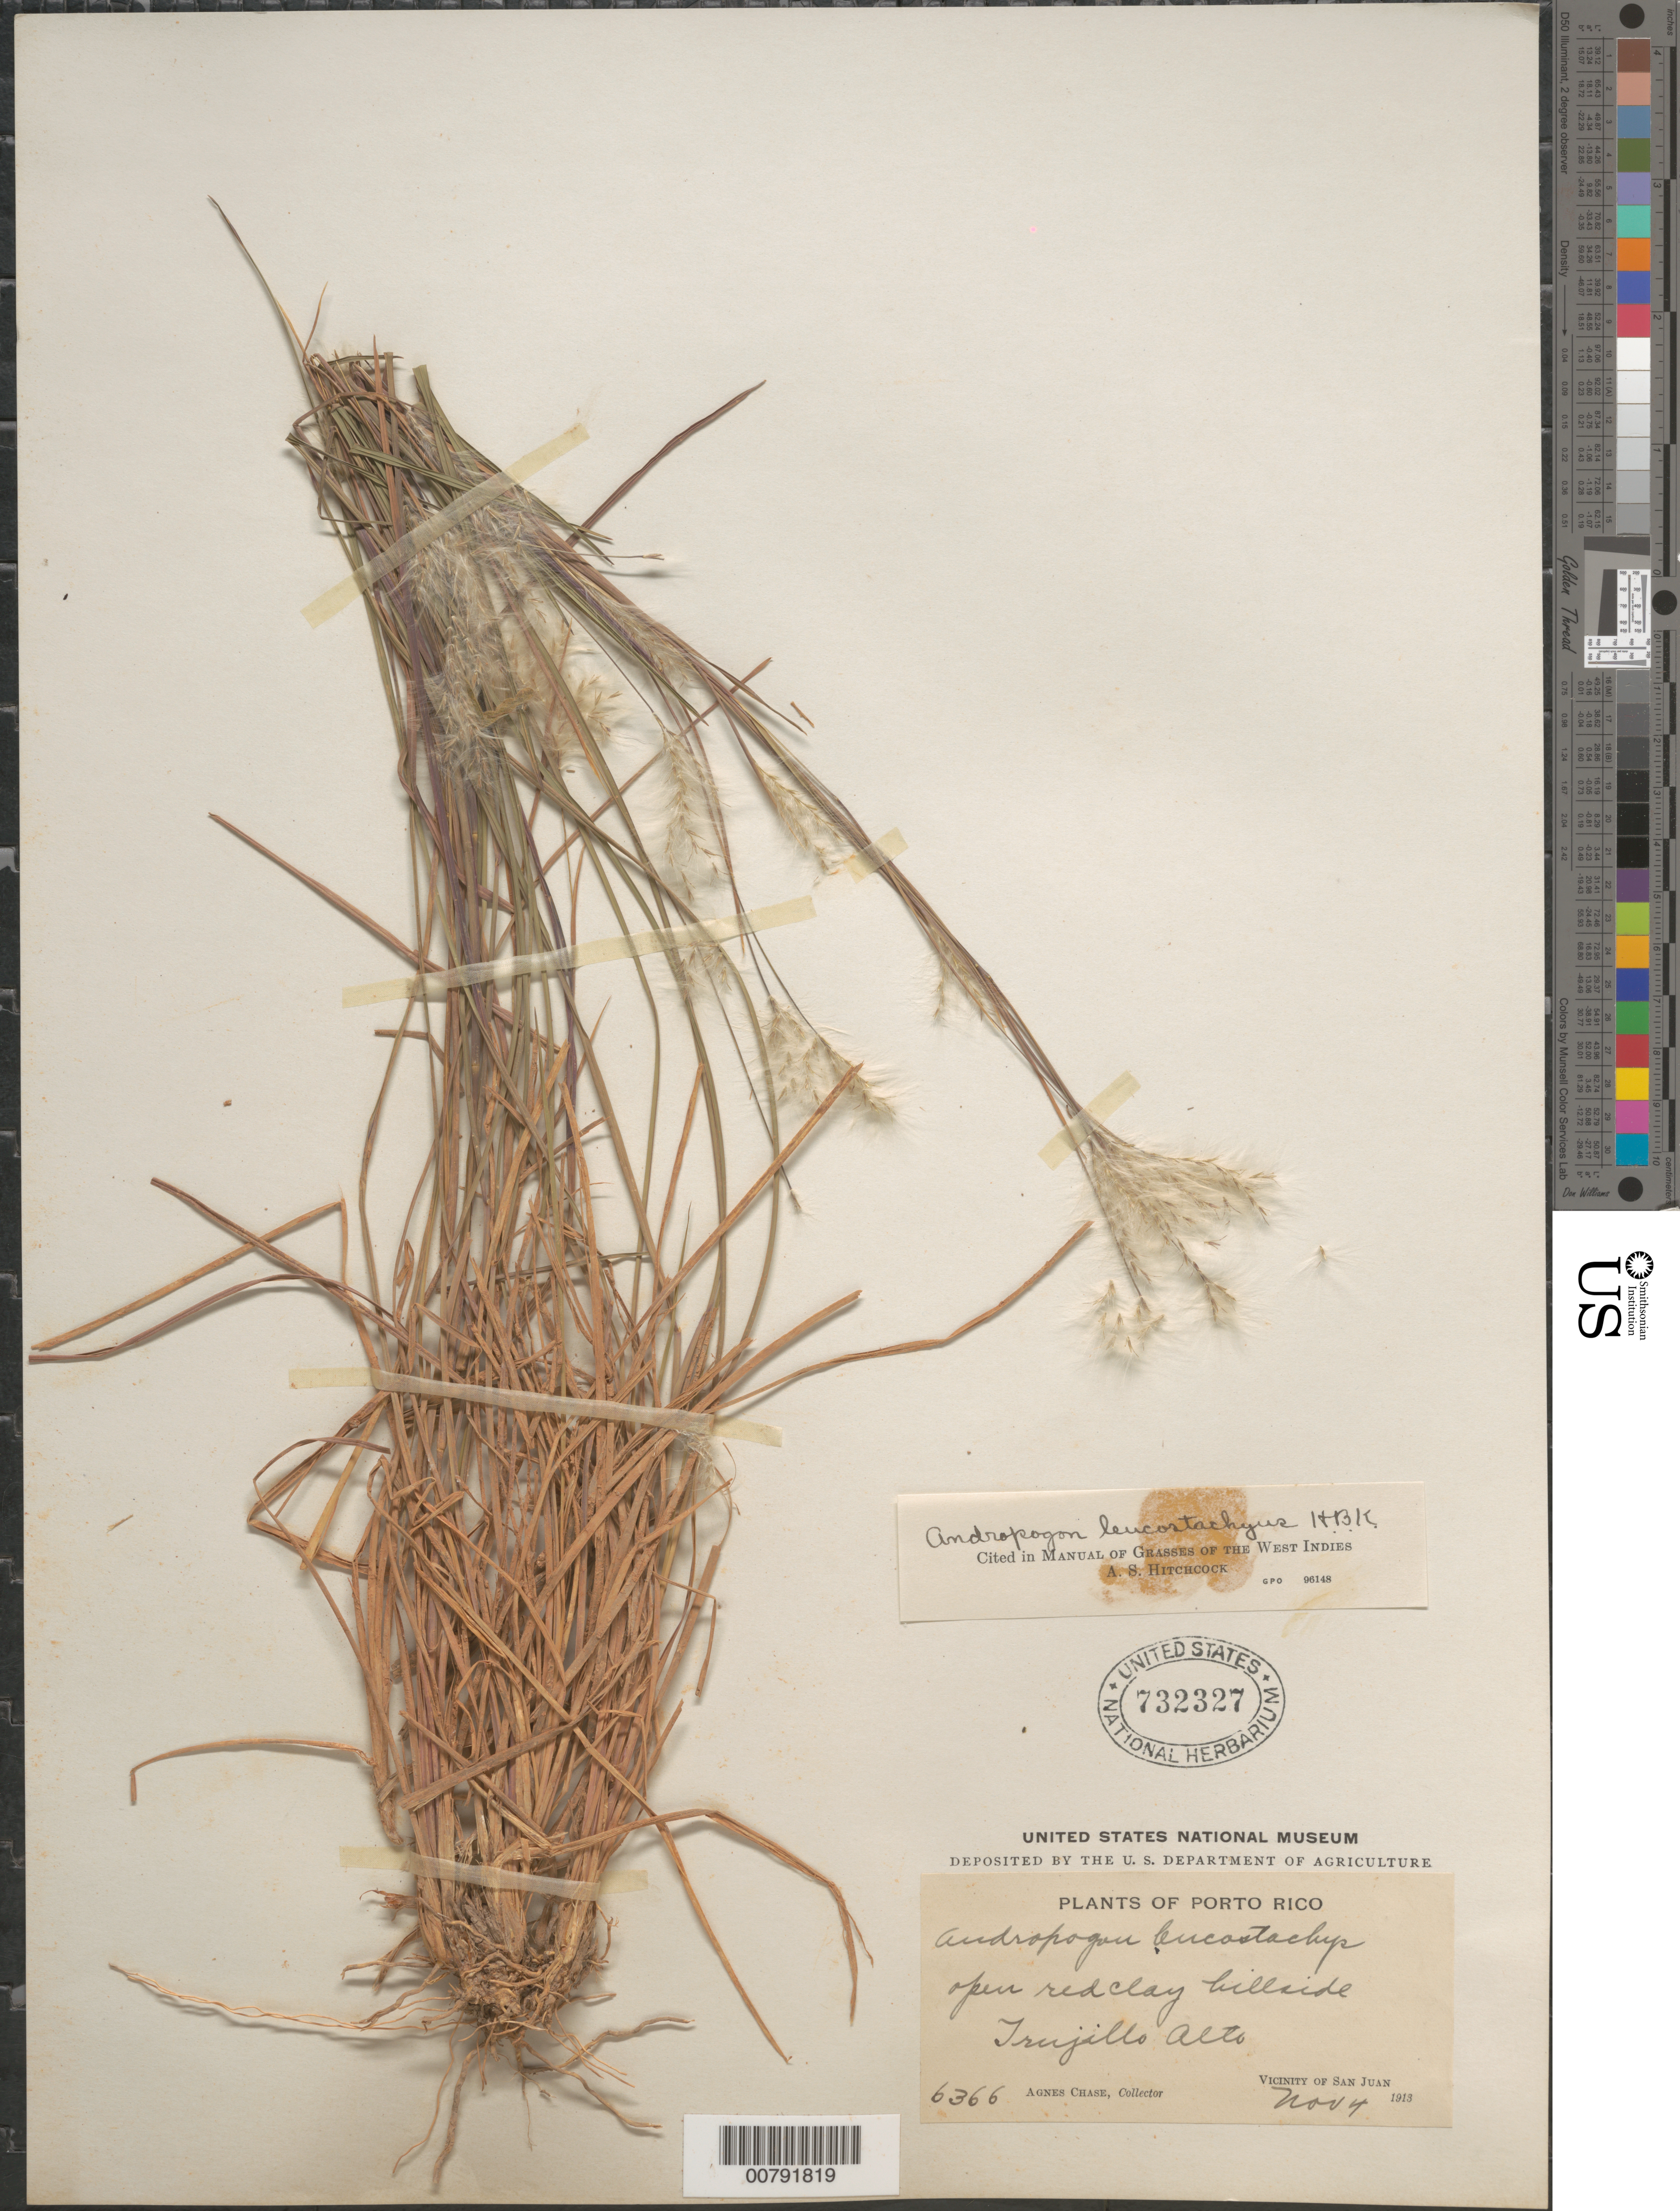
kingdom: Plantae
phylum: Tracheophyta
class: Liliopsida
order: Poales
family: Poaceae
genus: Andropogon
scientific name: Andropogon leucostachyus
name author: Kunth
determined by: Hitchcock, Albert S.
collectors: A. Chase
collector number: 6366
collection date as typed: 04 Nov 1913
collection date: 1913-11-04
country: Puerto Rico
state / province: San Juan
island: Puerto Rico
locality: San Juan vicinity, Trujillo Alto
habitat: Open, red clay hillside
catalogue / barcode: US 732327